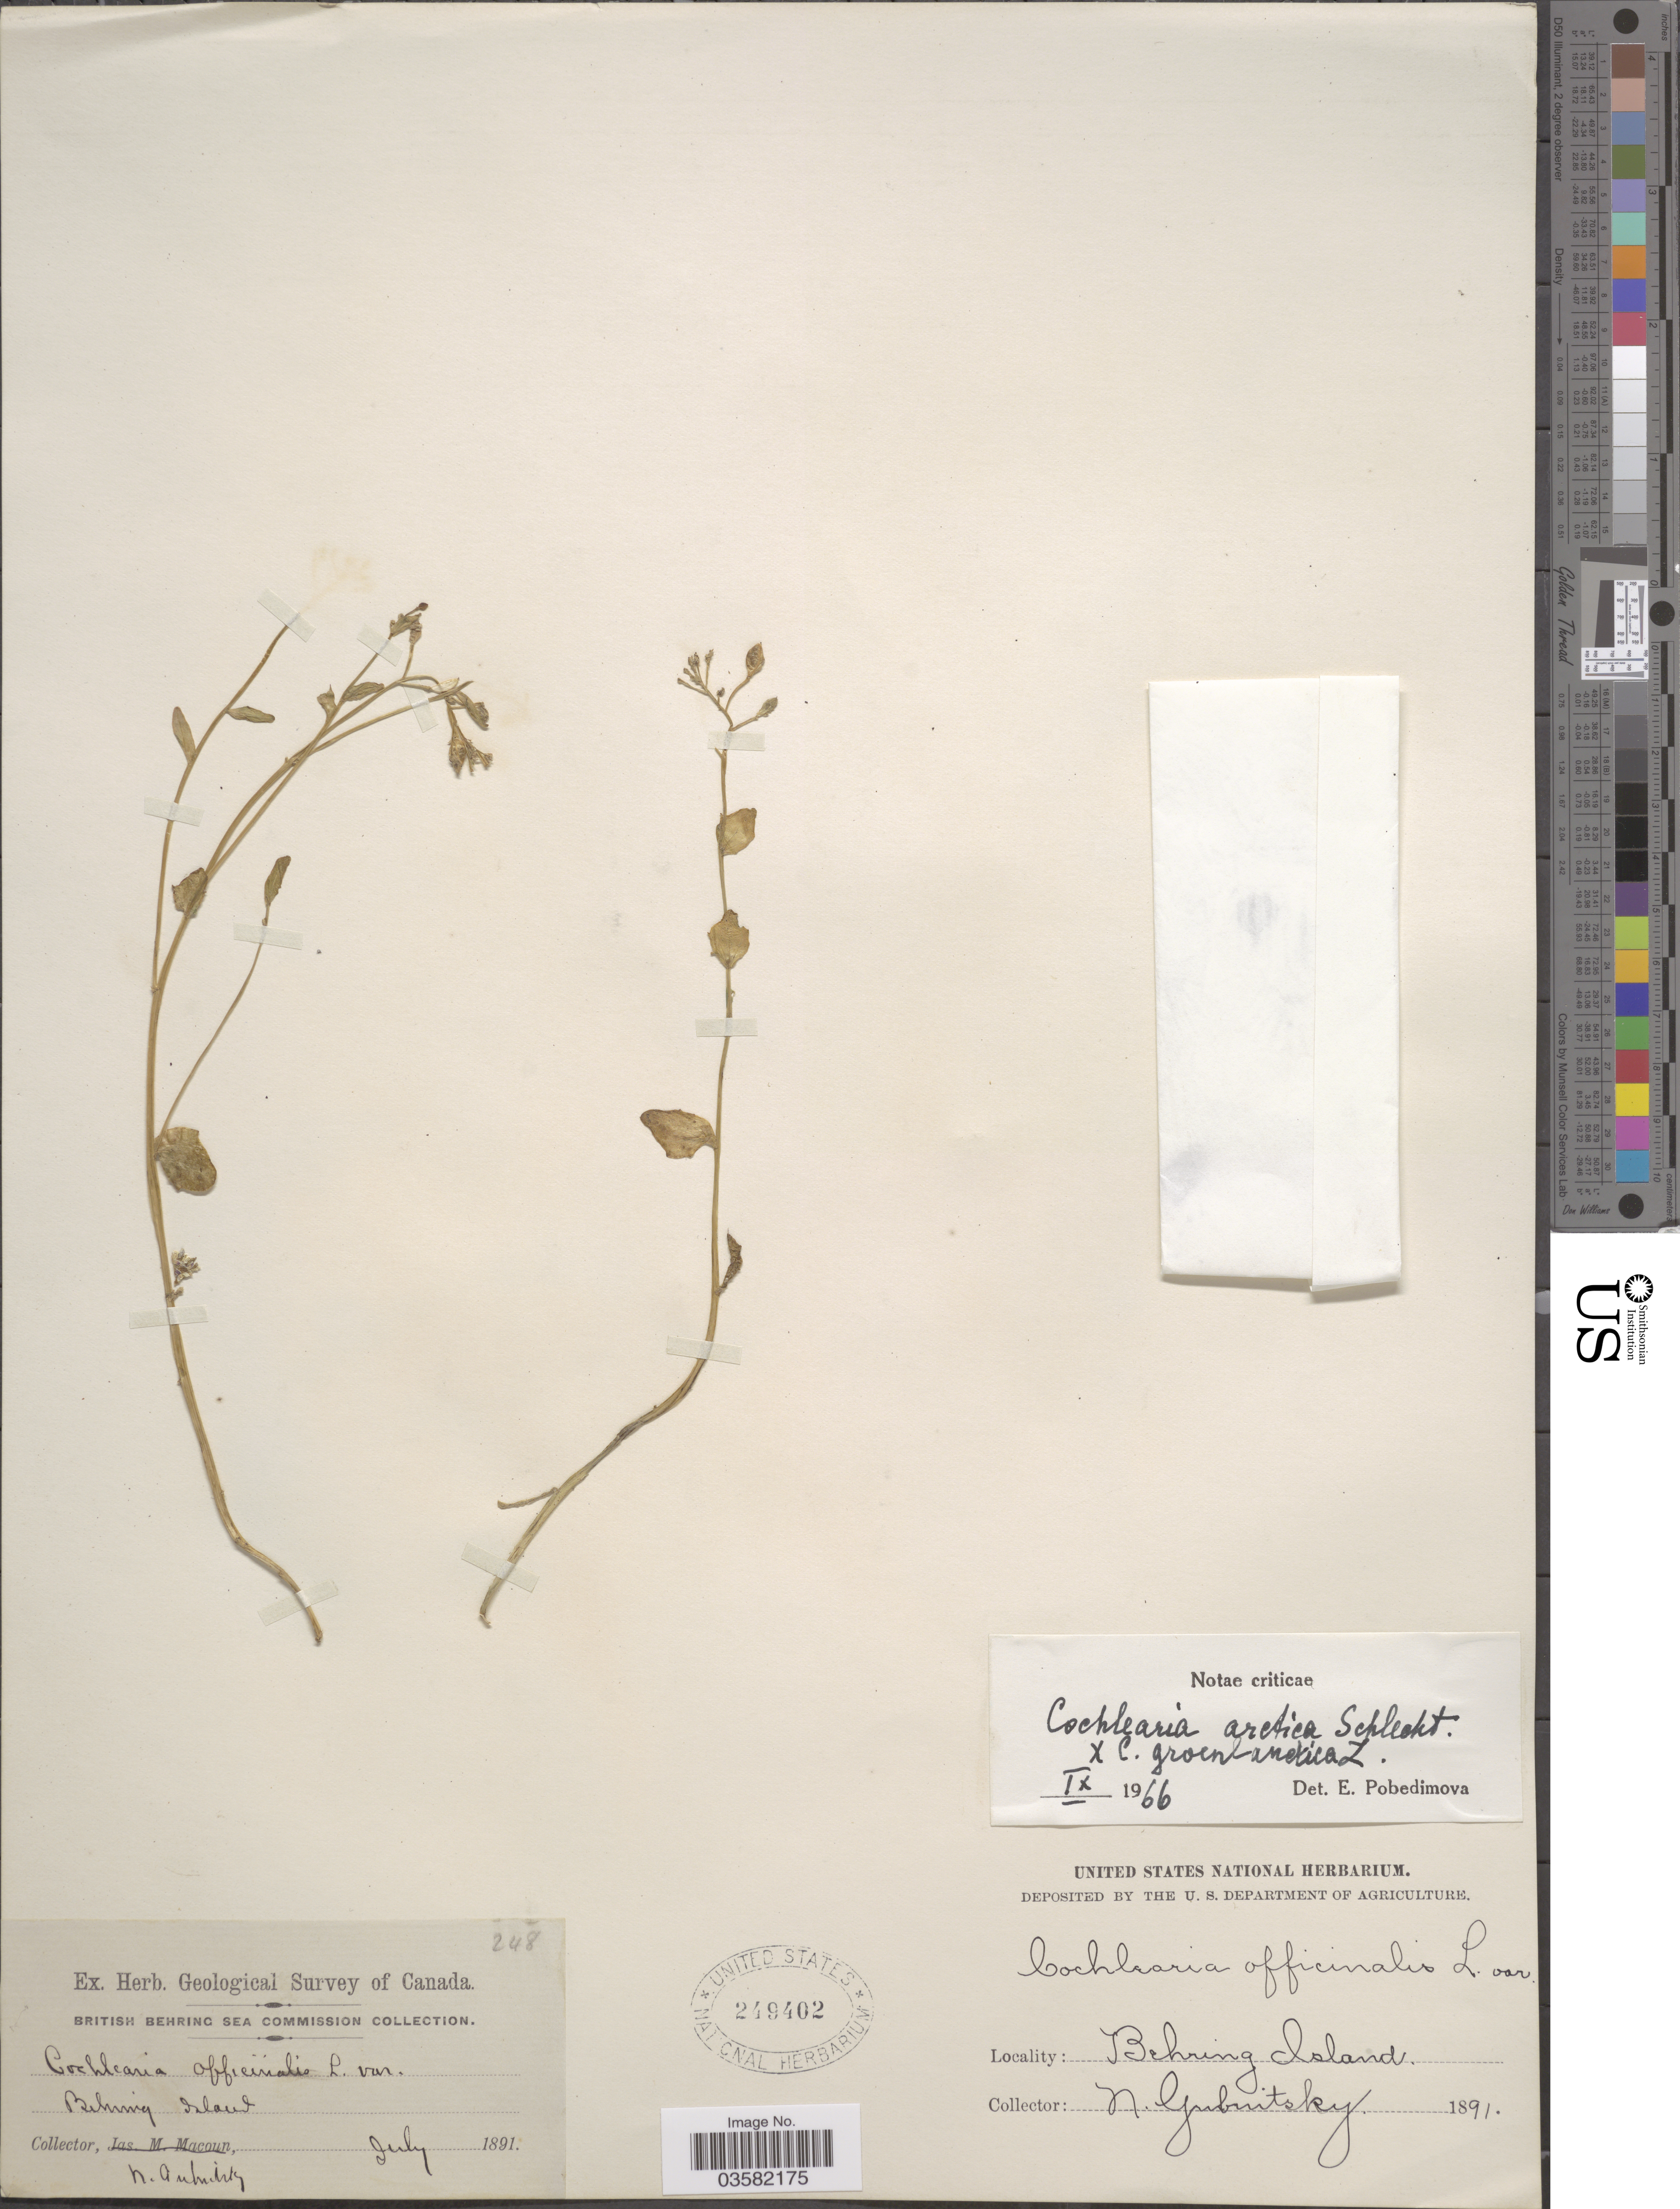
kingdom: Plantae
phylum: Tracheophyta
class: Magnoliopsida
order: Brassicales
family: Brassicaceae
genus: Cochlearia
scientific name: Cochlearia arctica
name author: Schltdl. ex DC.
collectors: N. Gribnitsky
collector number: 248?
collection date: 1891-07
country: Canada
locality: Behring Island.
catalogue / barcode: US 2149402